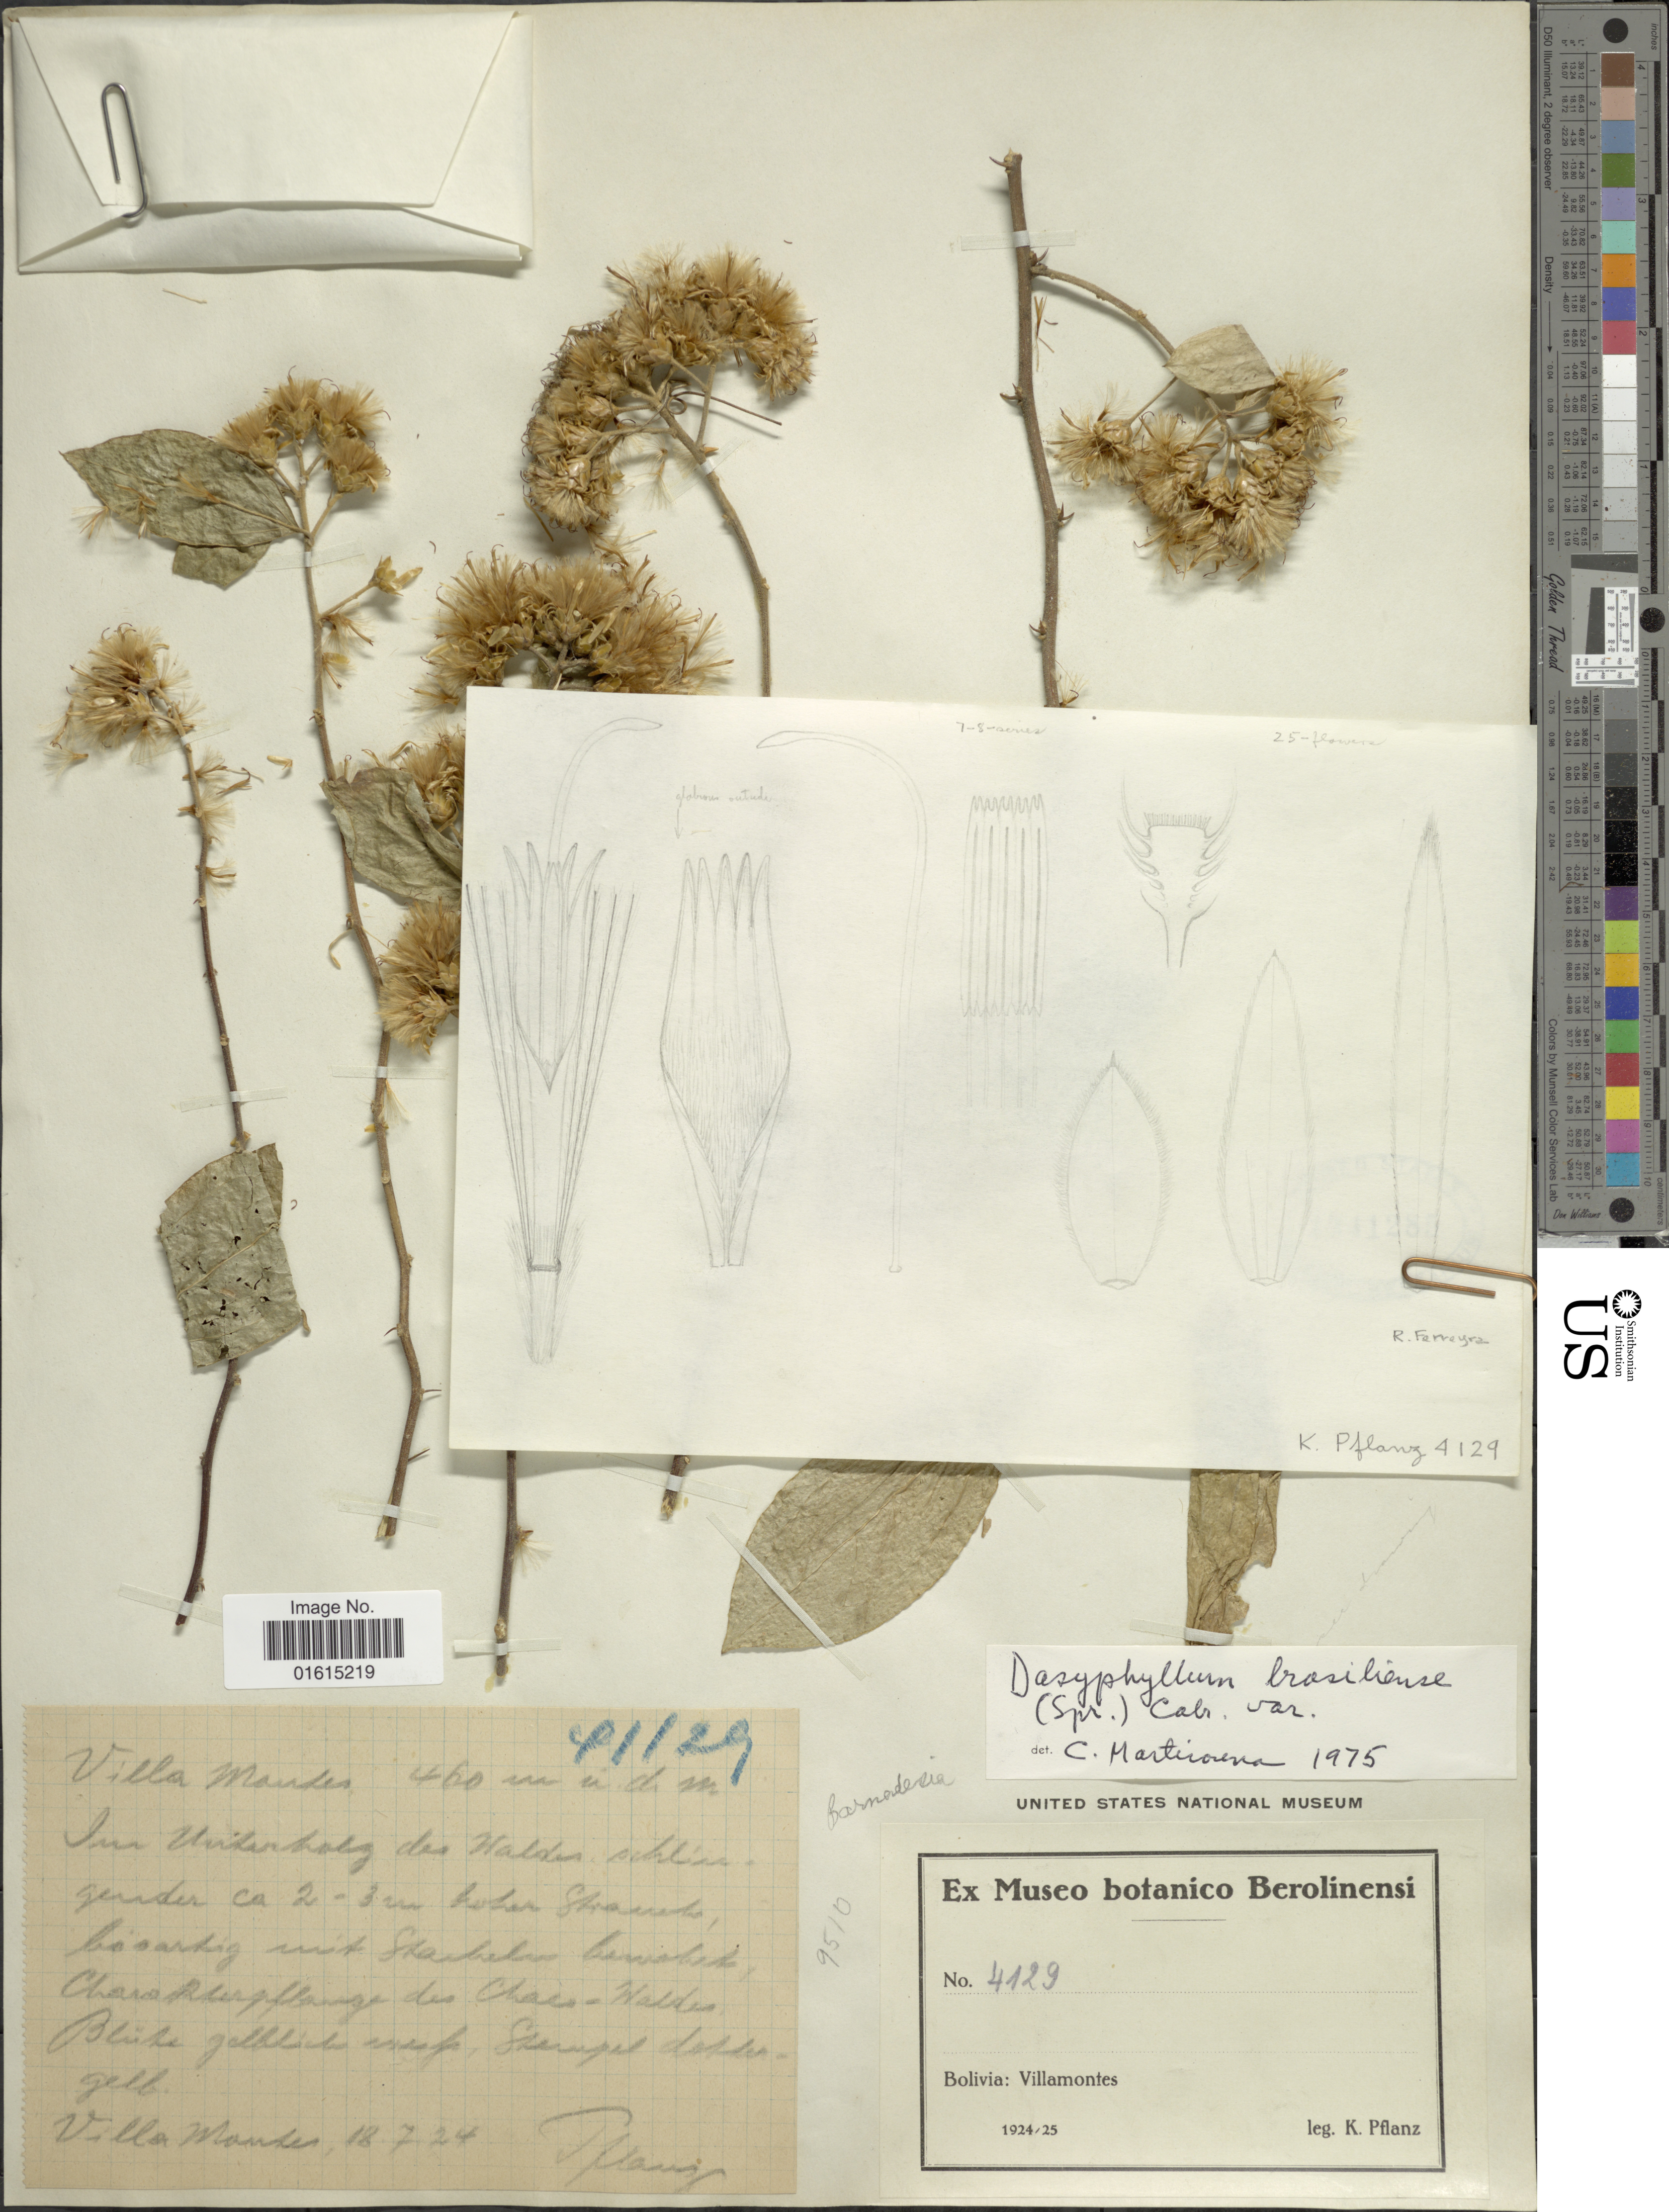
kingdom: Plantae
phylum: Tracheophyta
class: Magnoliopsida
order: Asterales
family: Asteraceae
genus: Dasyphyllum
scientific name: Dasyphyllum brasiliense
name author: (Spreng.) Cabrera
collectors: K. Pflanz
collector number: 4129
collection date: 1924/1925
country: Bolivia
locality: Villa Montes